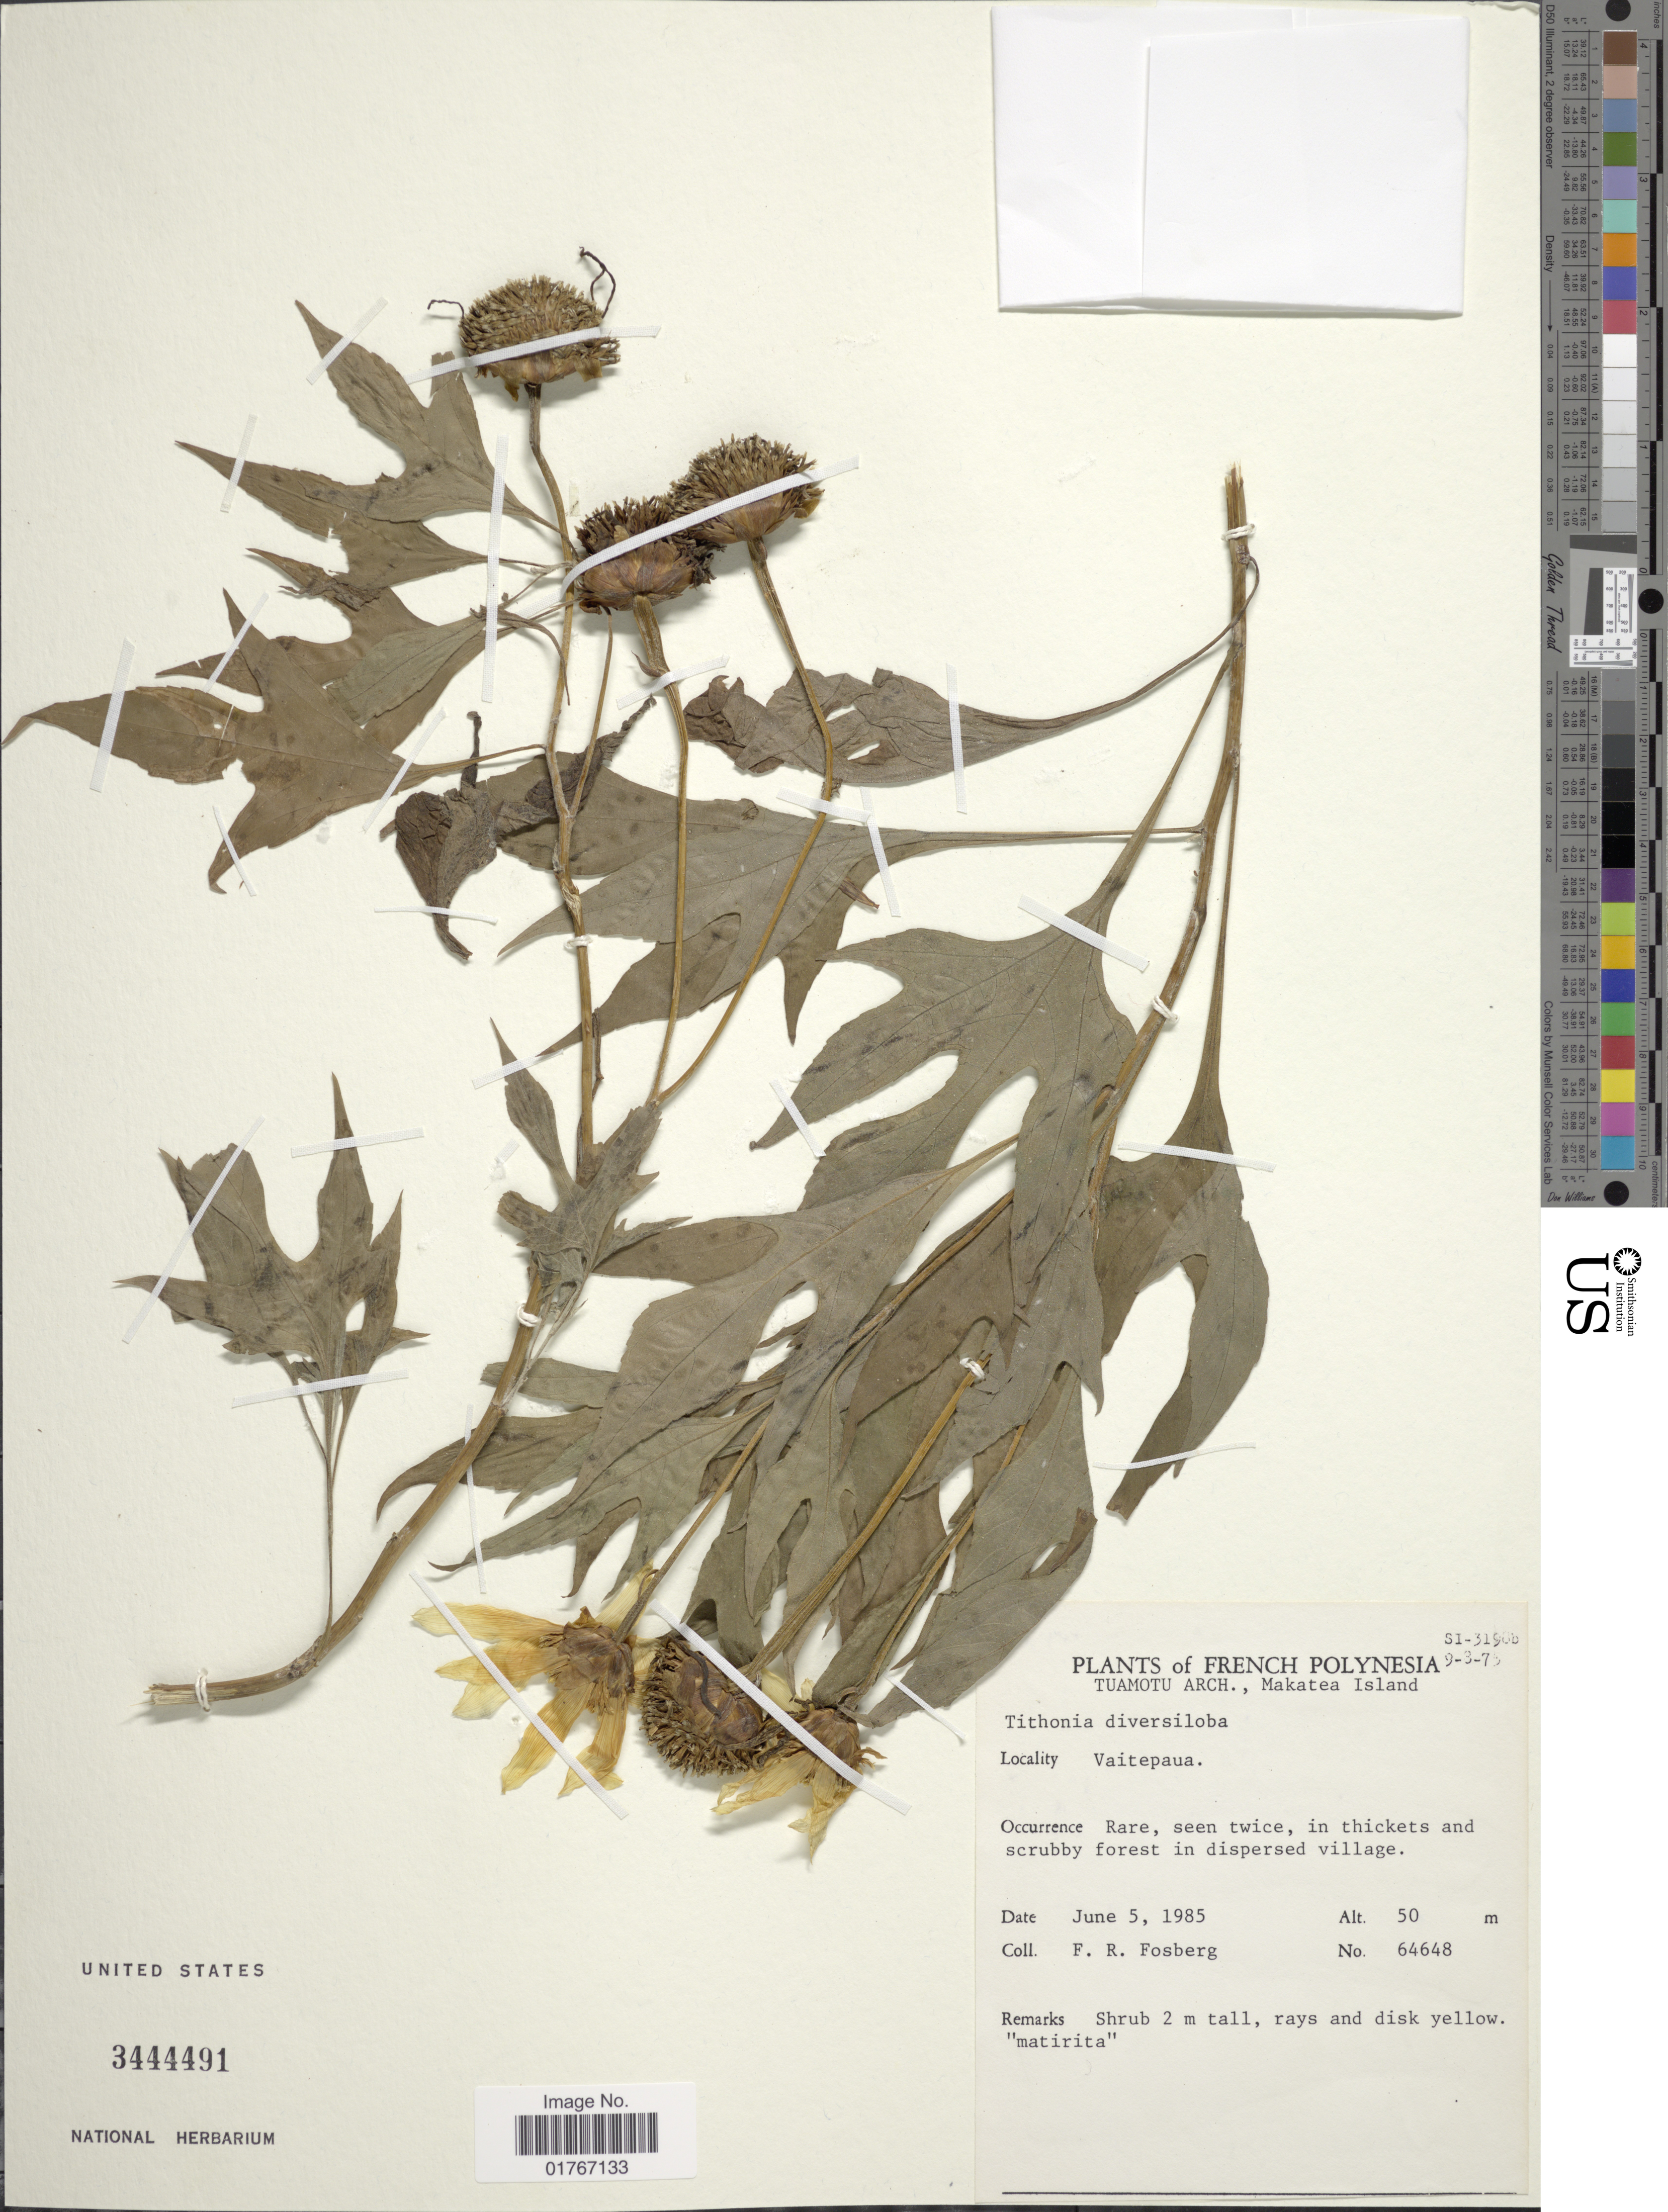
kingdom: Plantae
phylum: Tracheophyta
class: Magnoliopsida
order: Asterales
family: Asteraceae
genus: Tithonia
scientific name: Tithonia diversifolia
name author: (Hemsl.) A. Gray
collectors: F. R. Fosberg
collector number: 64648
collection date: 1985-06-05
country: French Polynesia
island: Makatea [Aurora]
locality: Tuamotu Arch., Makatea Island, Vaitepaua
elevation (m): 50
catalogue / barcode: US 3444491